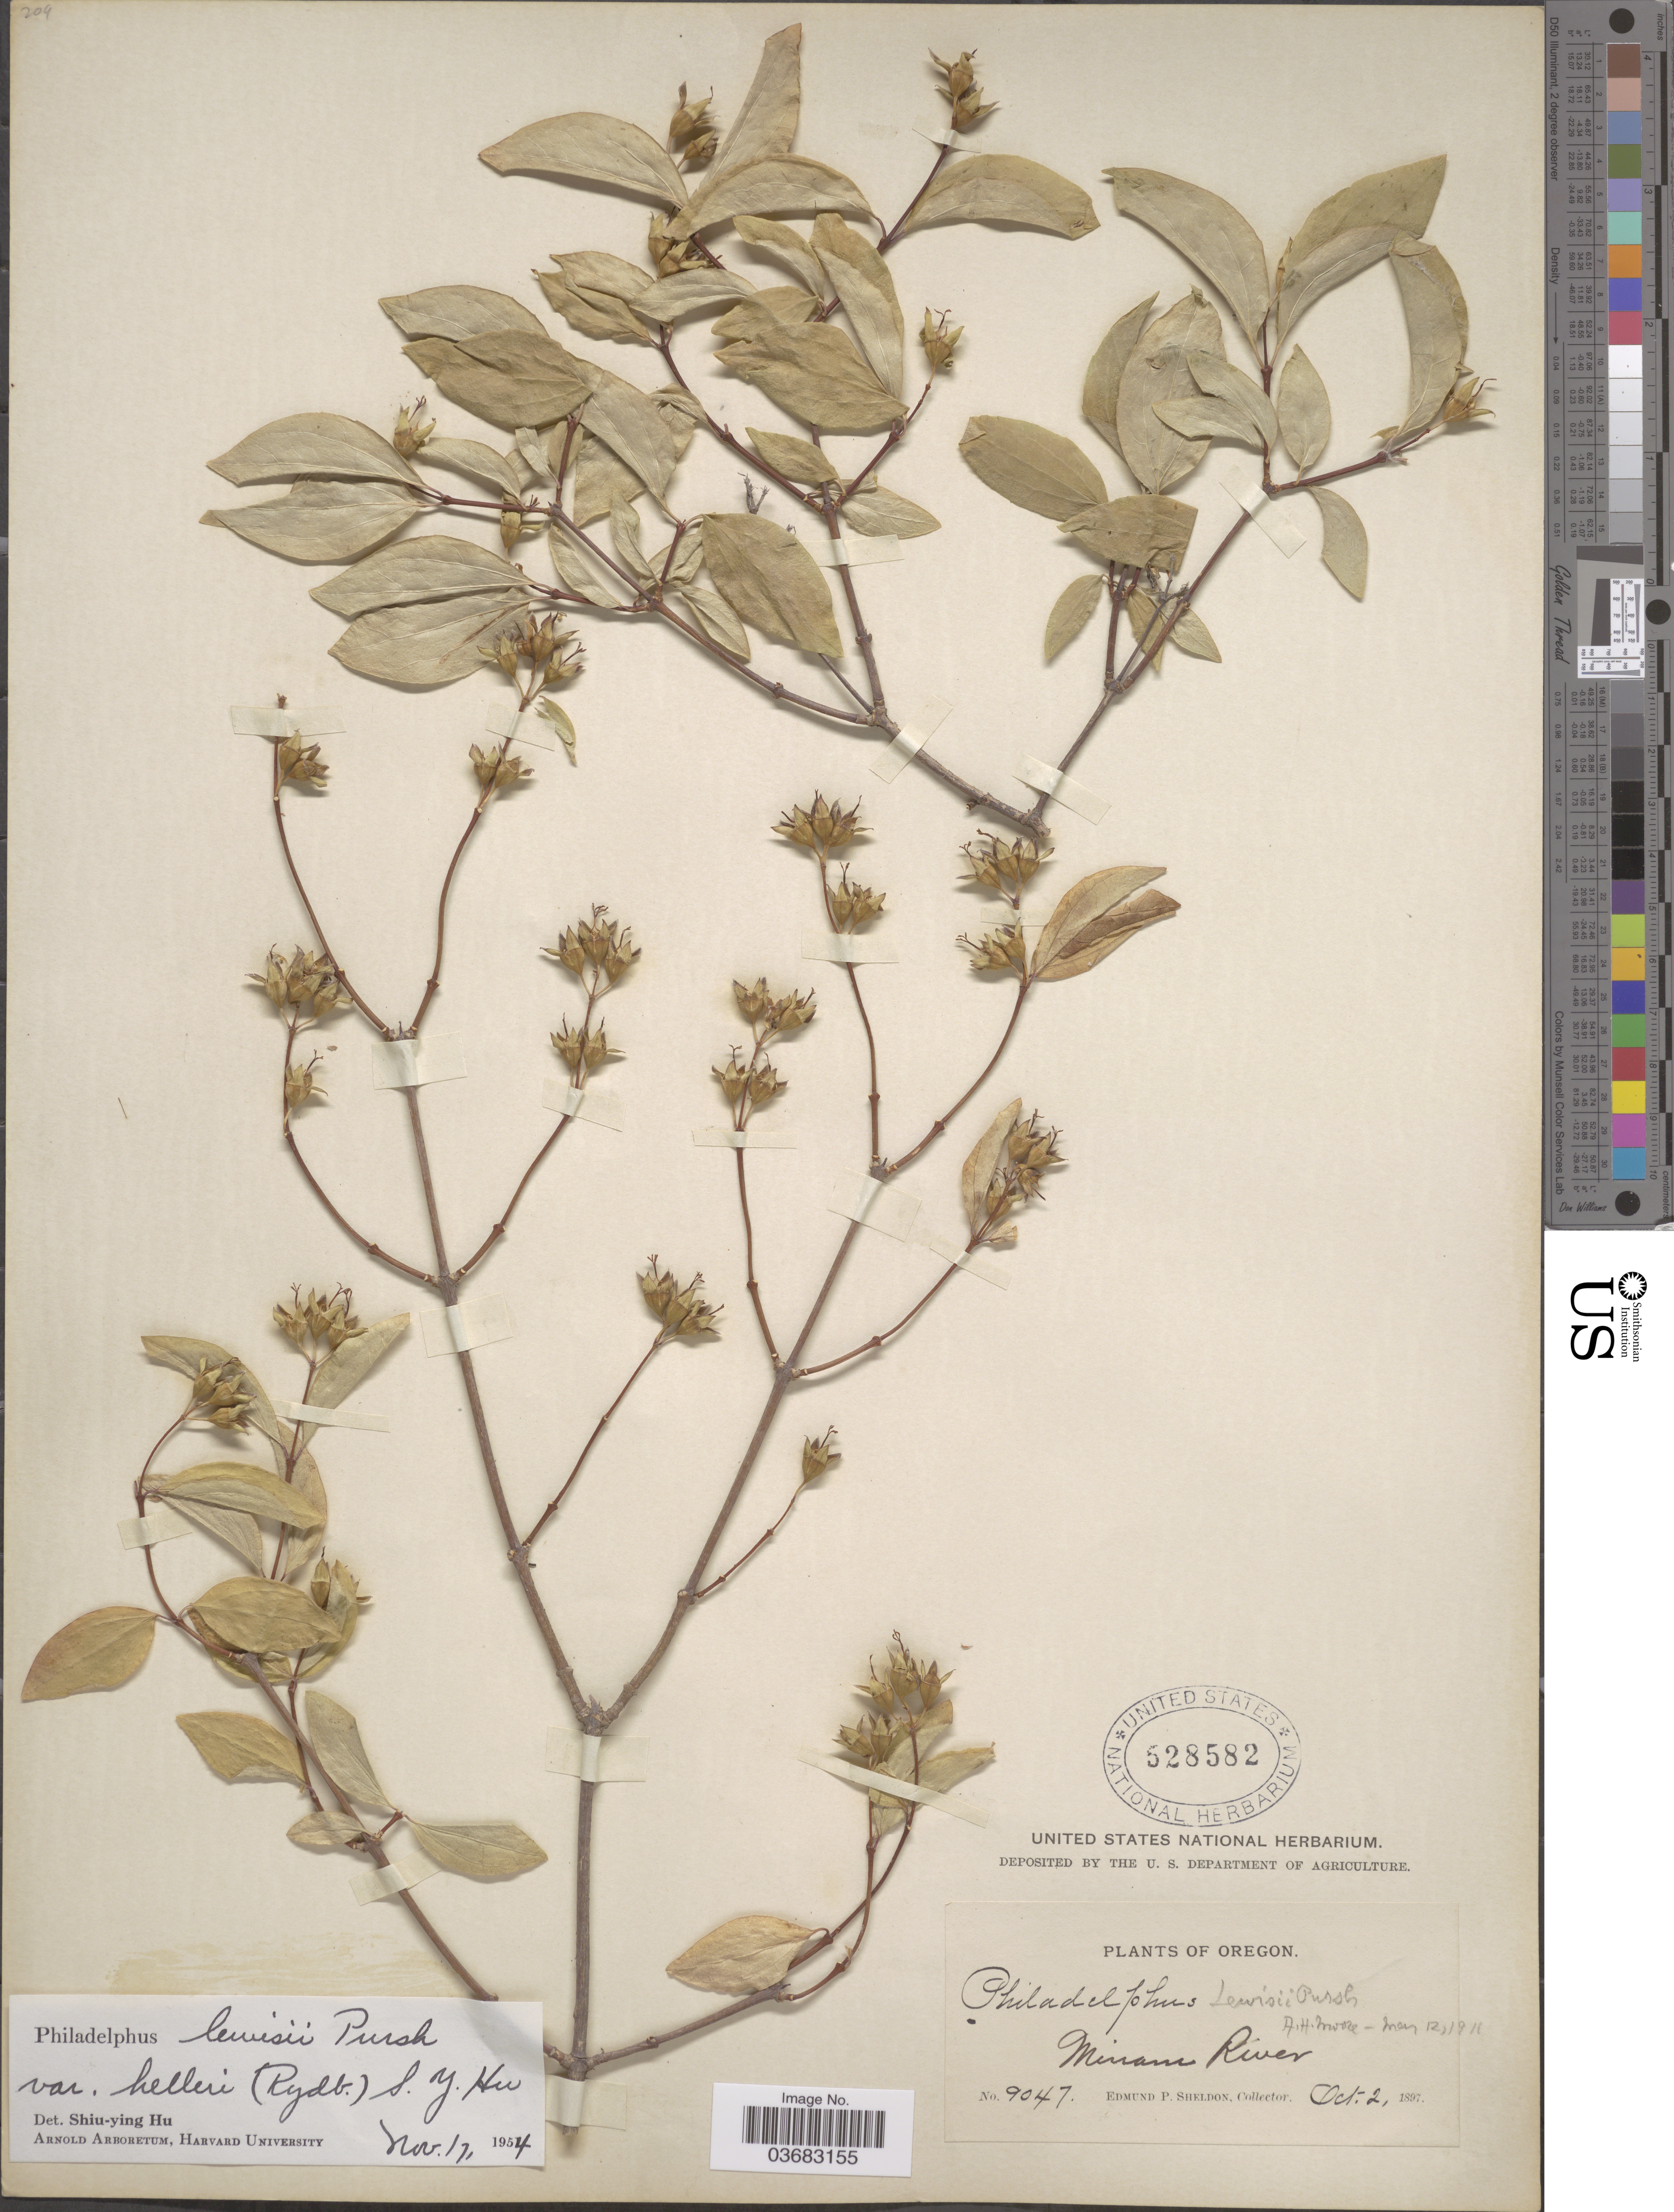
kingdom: Plantae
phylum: Tracheophyta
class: Magnoliopsida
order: Cornales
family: Hydrangeaceae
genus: Philadelphus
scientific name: Philadelphus lewisii var. helleri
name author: (Rydb.) S.Y. Hu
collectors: E. P. Sheldon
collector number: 9047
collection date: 1897-10-02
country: United States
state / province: Oregon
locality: Minam River.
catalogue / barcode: US 528582